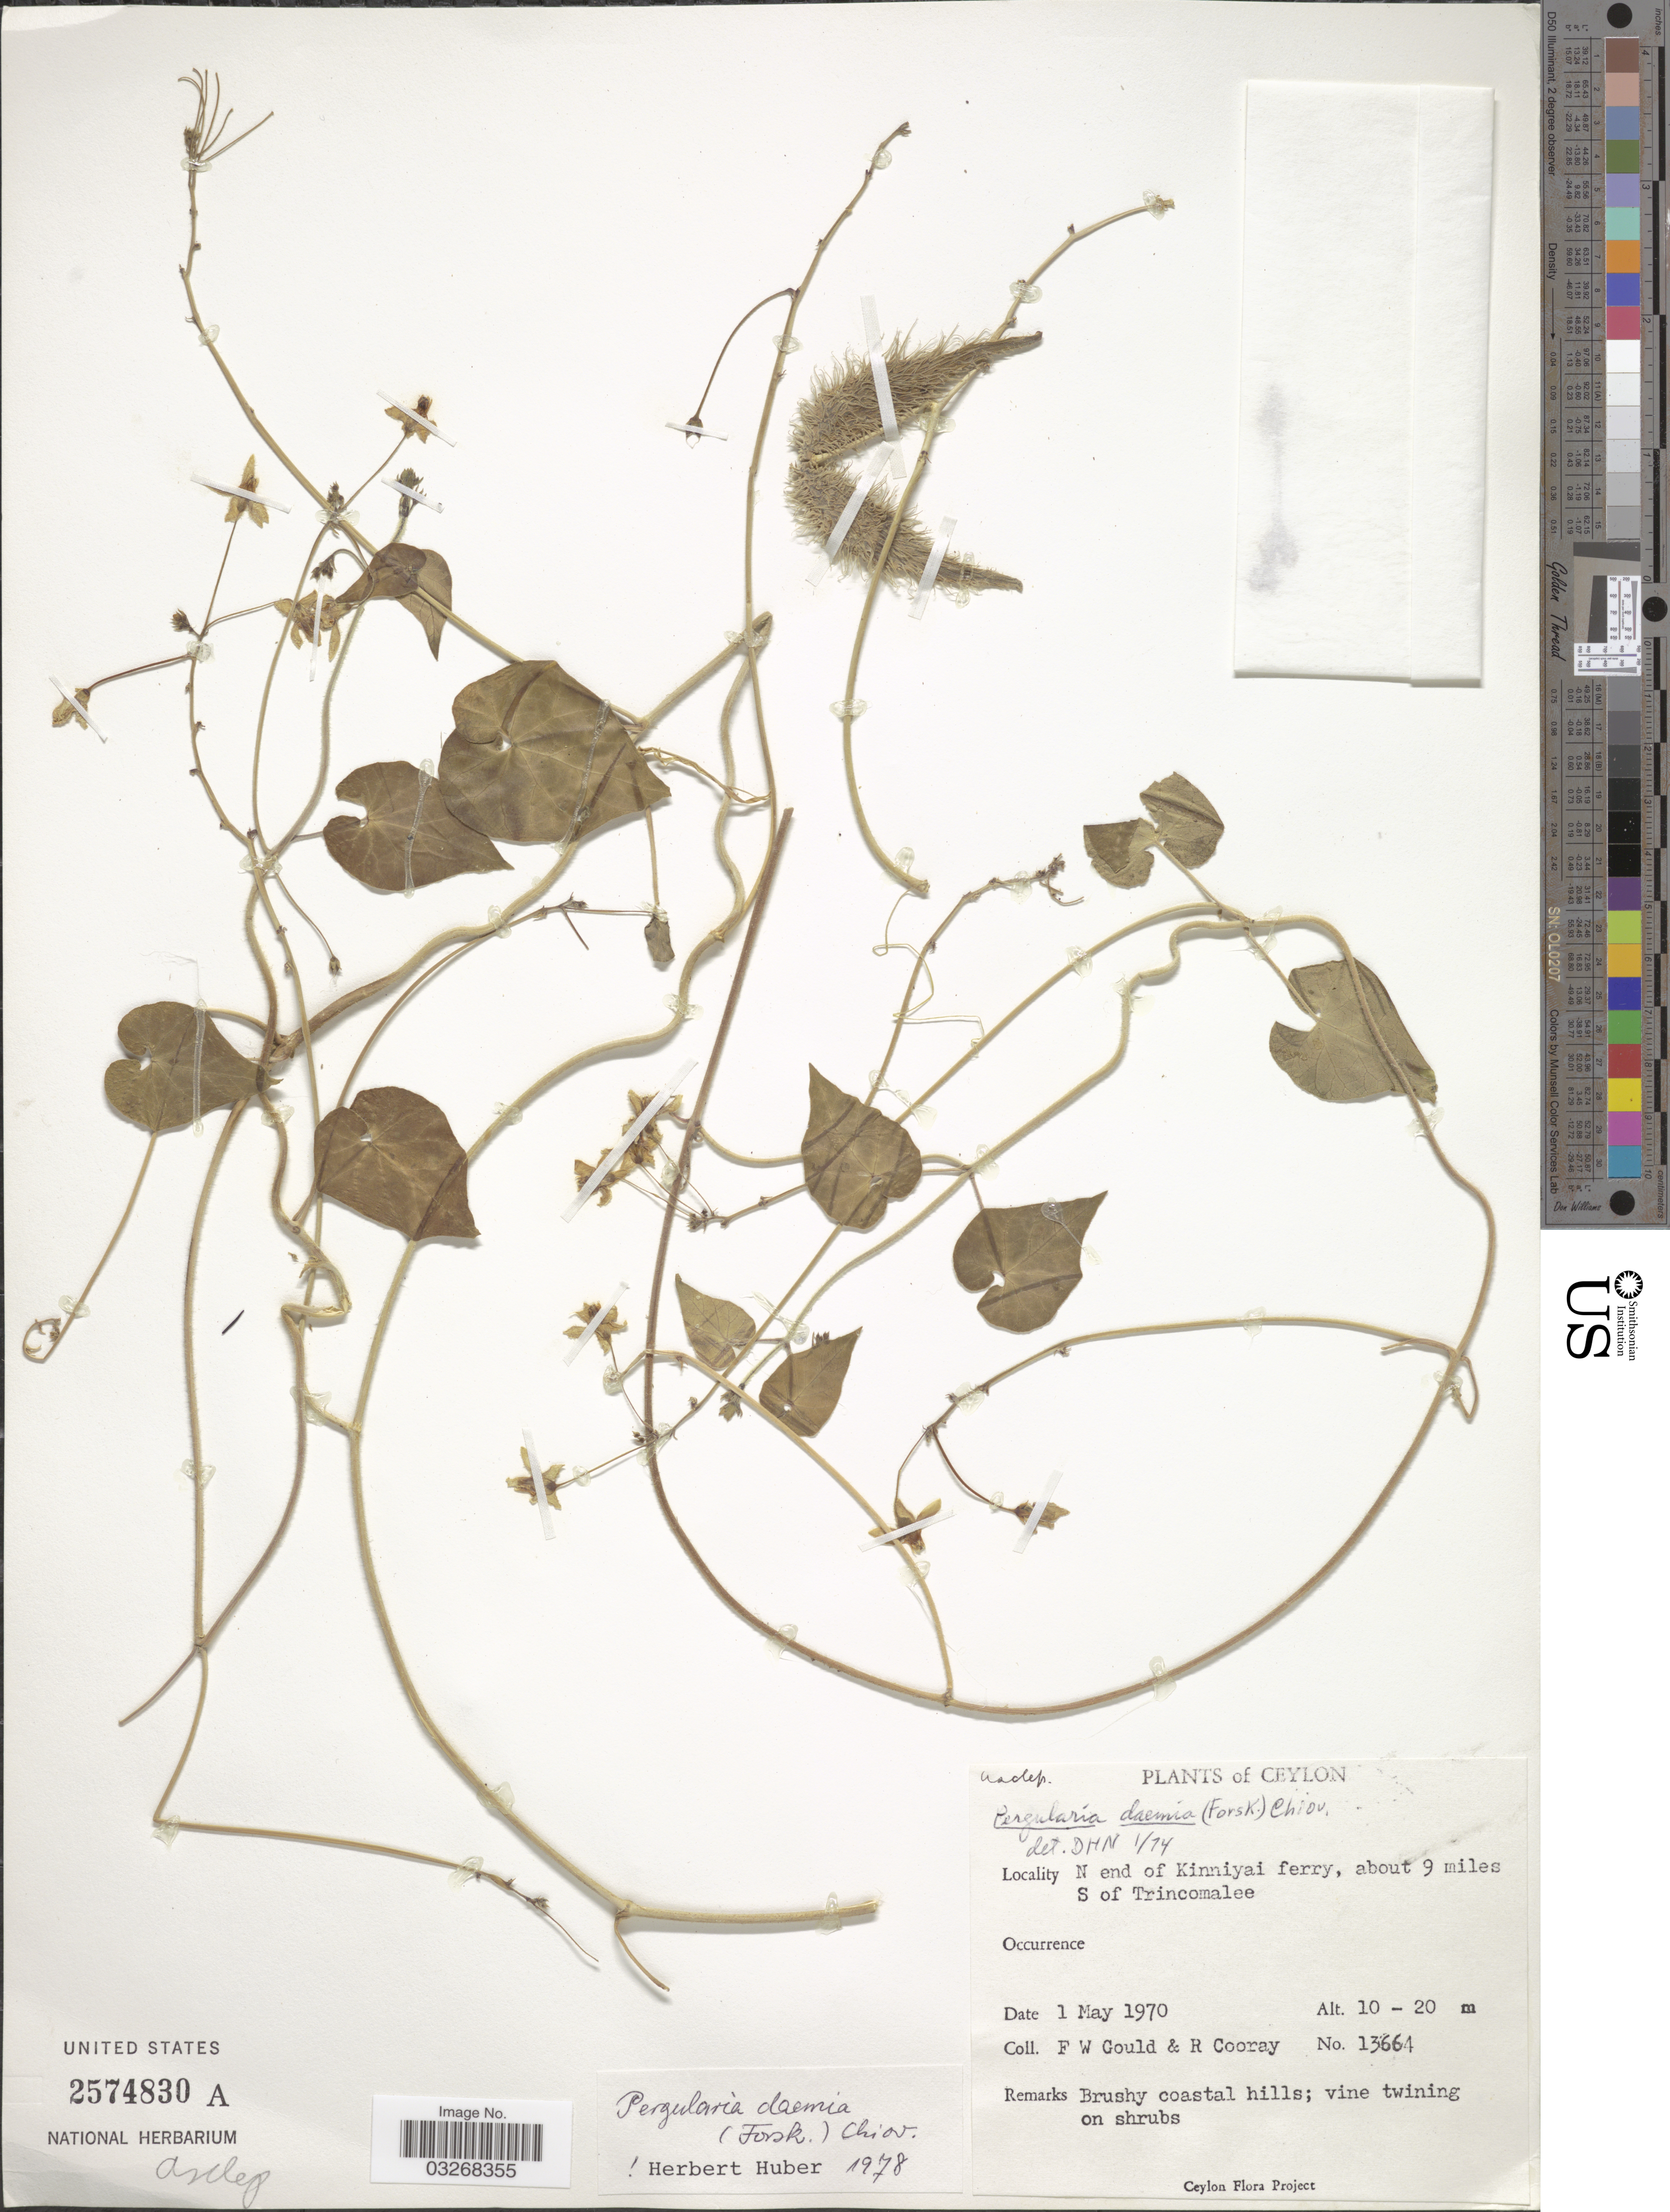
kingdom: Plantae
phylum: Tracheophyta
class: Magnoliopsida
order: Gentianales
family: Apocynaceae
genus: Pergularia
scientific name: Pergularia daemia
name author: (Forssk.) Chiov.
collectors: F. W. Gould & R. Cooray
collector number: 13664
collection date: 1970-05-01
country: Sri Lanka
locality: Ceylon. N end of Kinniyai ferry, about 9 miles S of Trincomalee.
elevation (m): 10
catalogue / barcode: US 2574830A